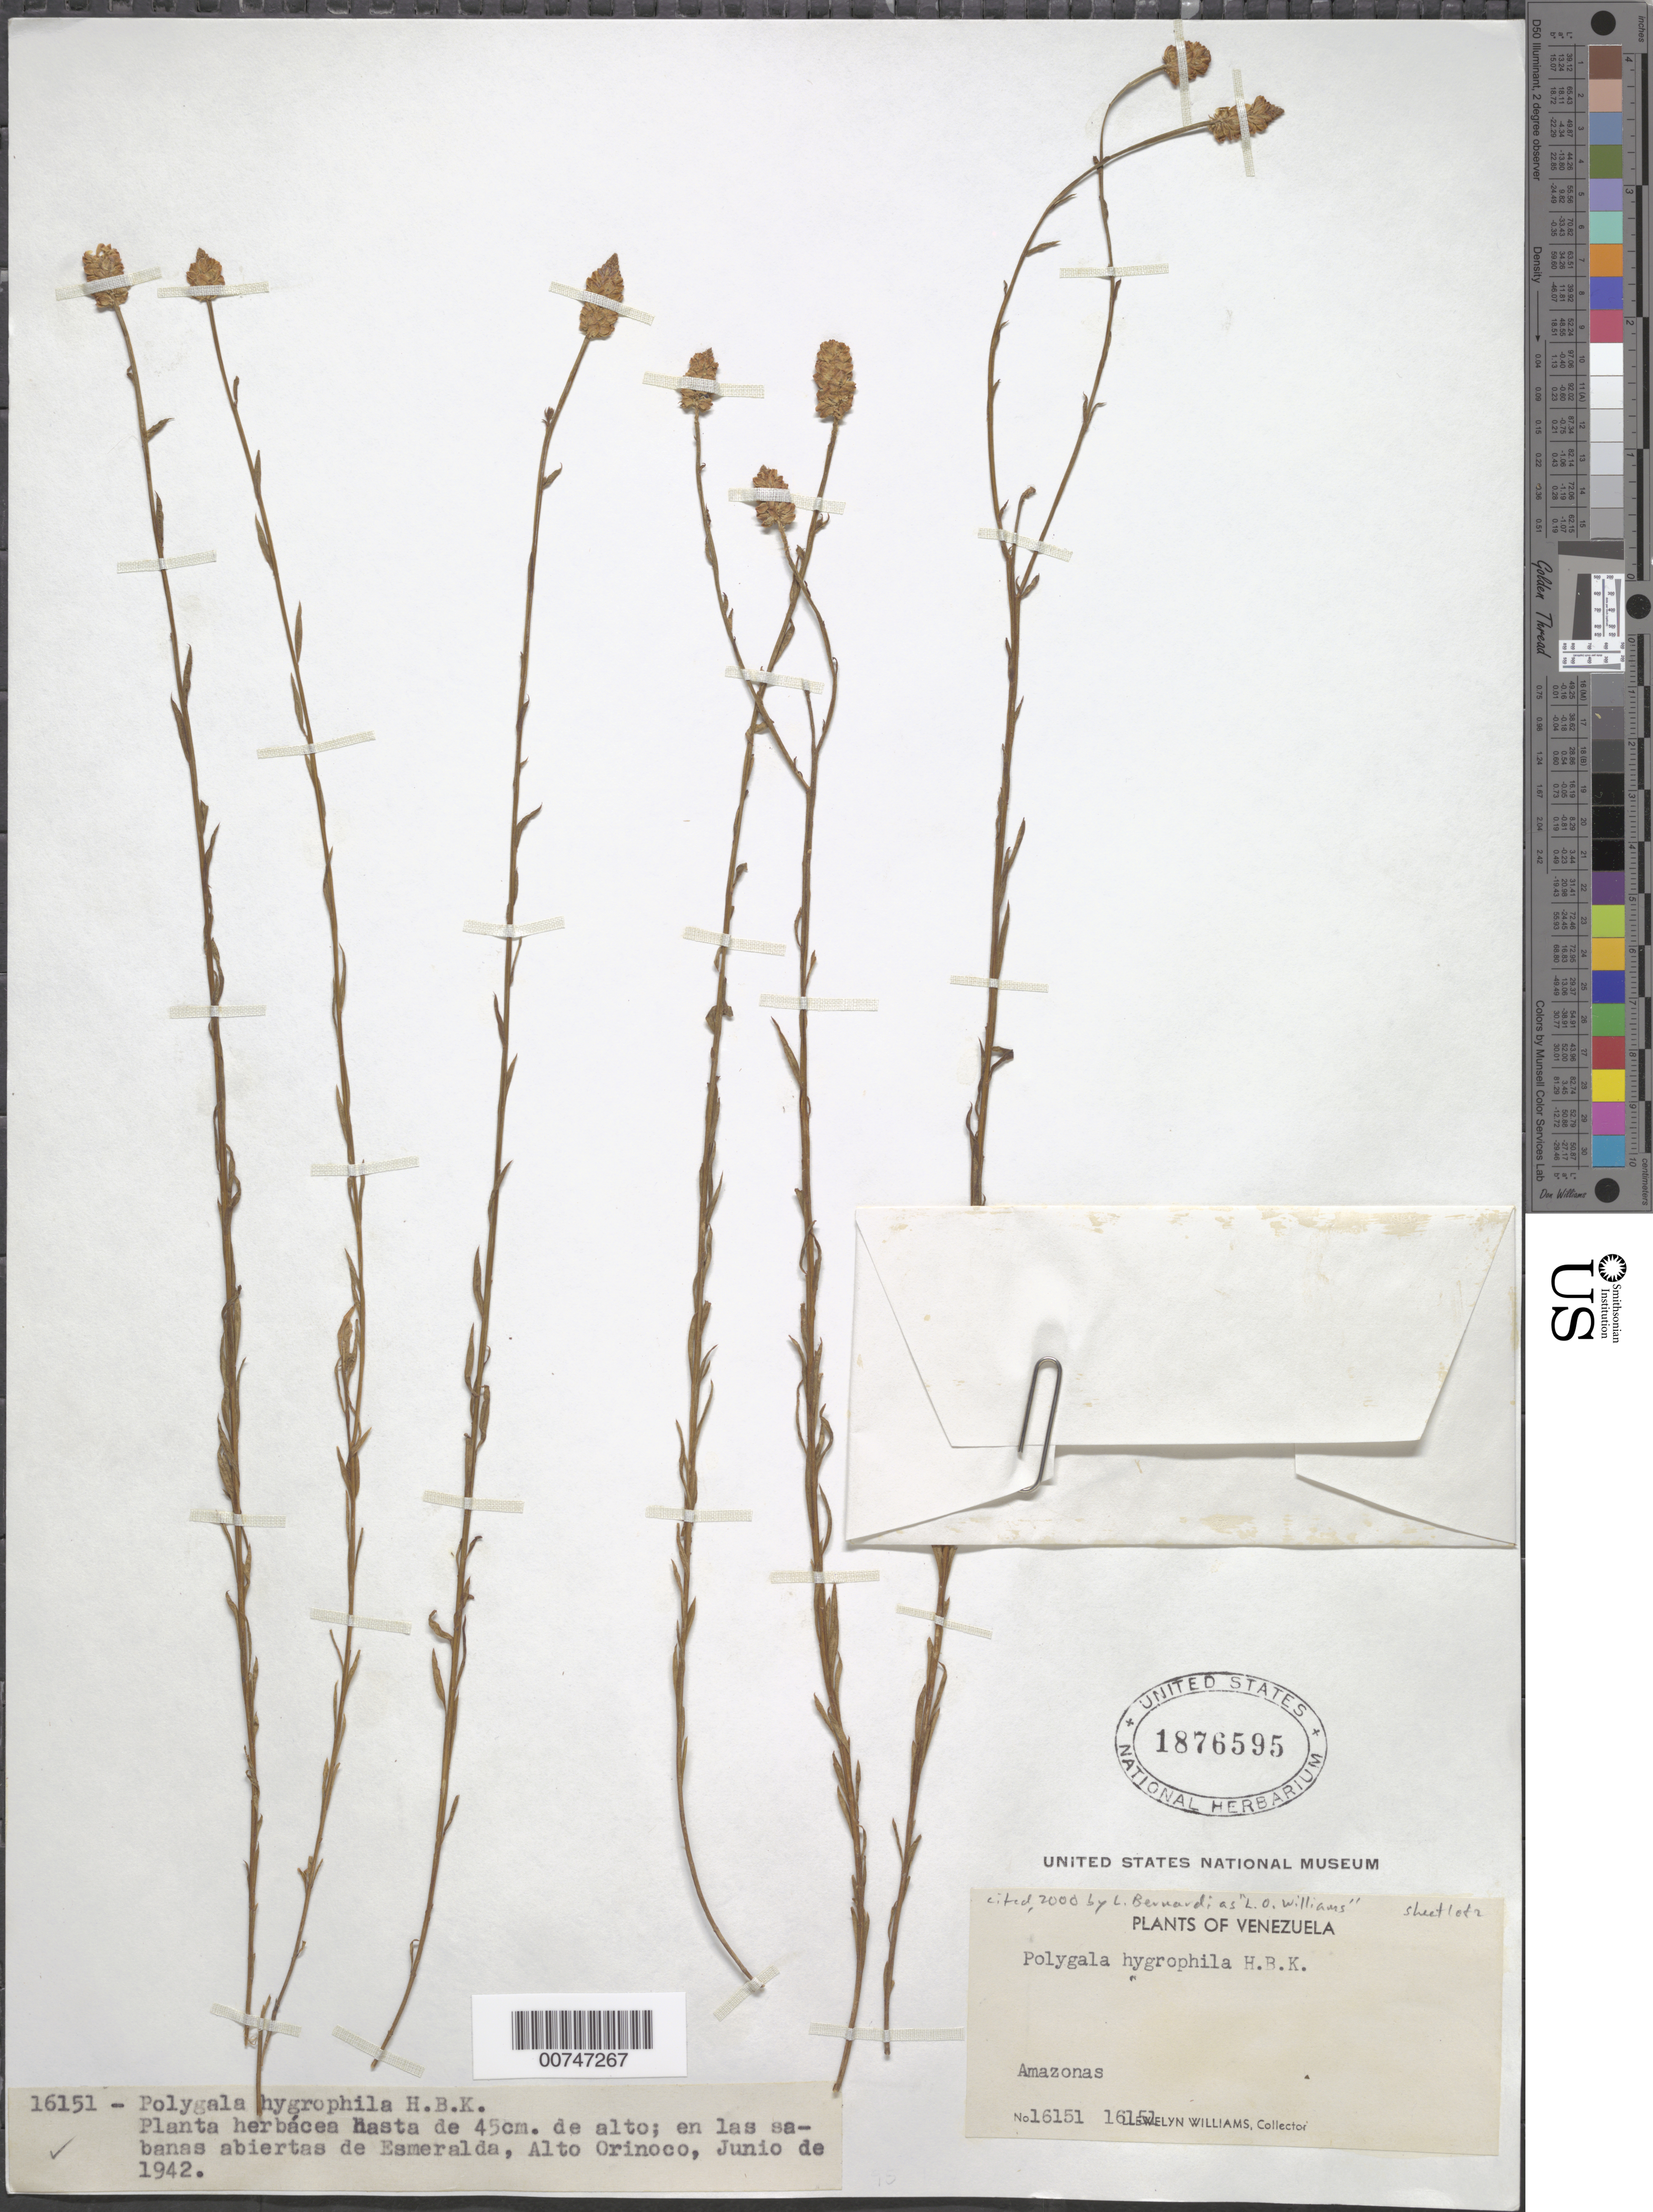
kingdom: Plantae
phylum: Tracheophyta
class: Magnoliopsida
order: Fabales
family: Polygalaceae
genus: Polygala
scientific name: Polygala hygrophila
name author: Kunth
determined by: Bernardi, L.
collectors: Ll. Williams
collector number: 16151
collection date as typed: Jun-42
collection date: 1942-06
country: Venezuela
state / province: Amazonas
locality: Esmeralda, Alto Orinoco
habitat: Open savannas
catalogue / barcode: US 1876595